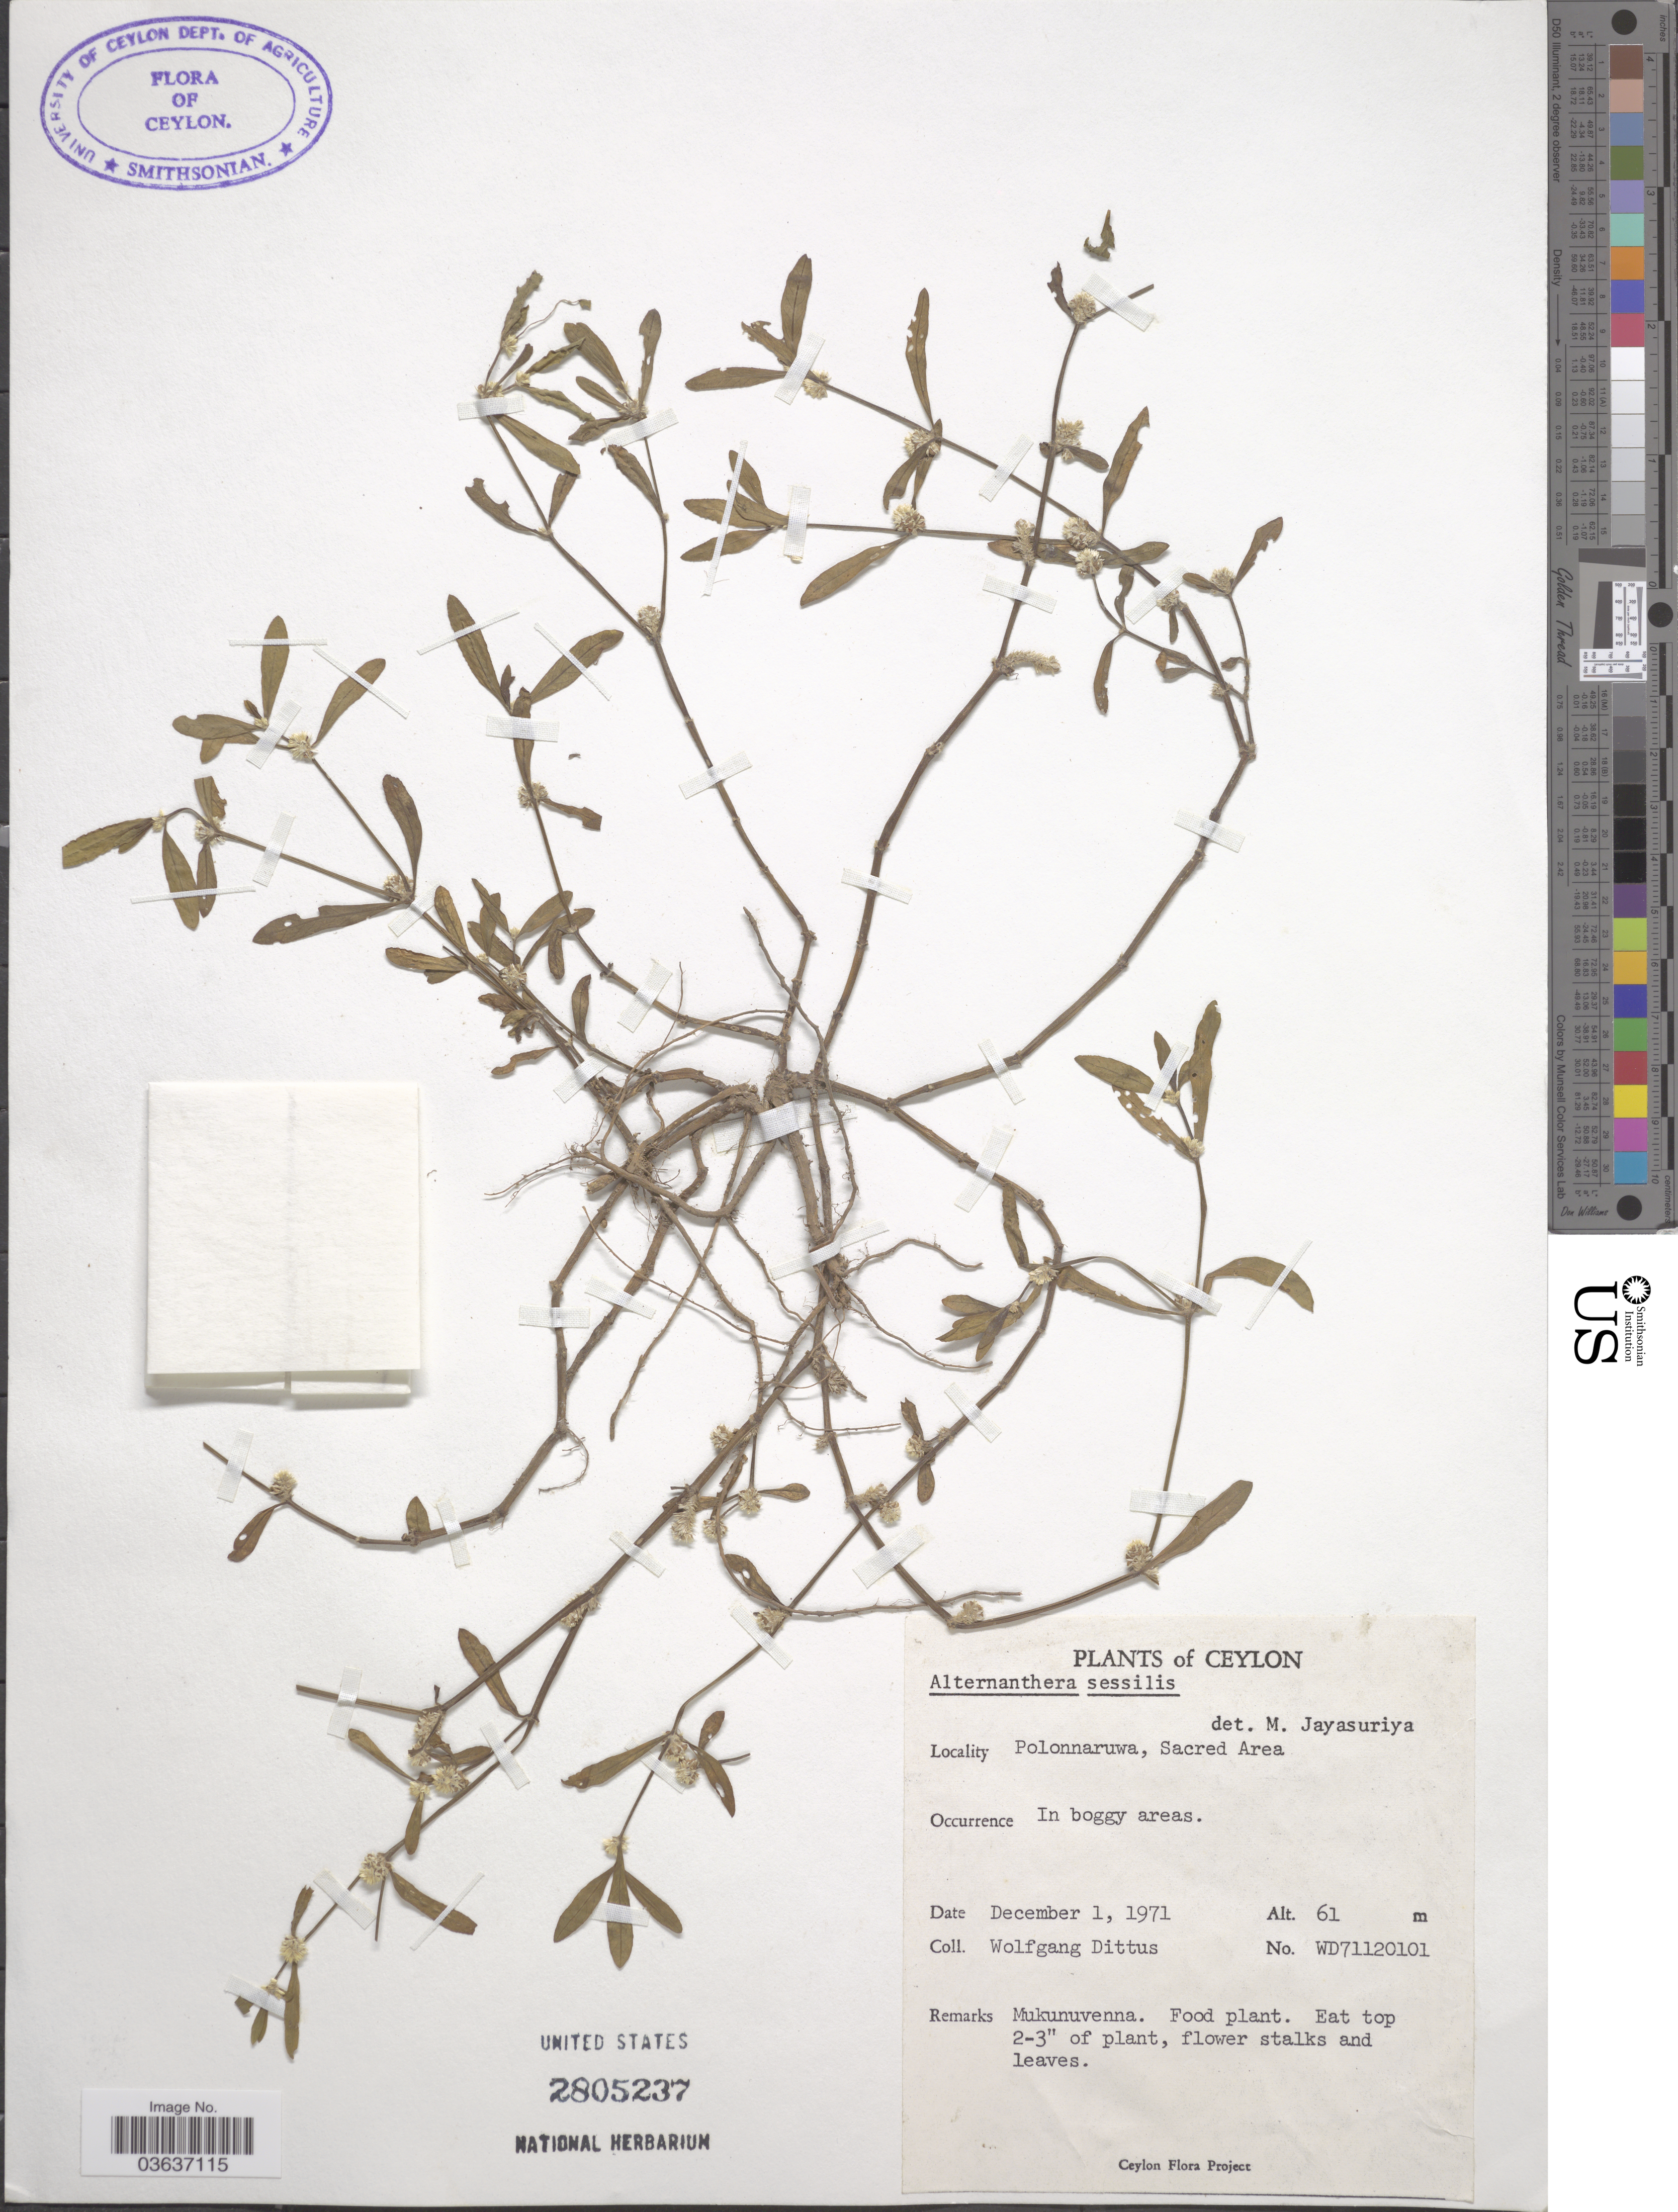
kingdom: Plantae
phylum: Tracheophyta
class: Magnoliopsida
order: Caryophyllales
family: Amaranthaceae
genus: Alternanthera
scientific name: Alternanthera sessilis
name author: (L.) DC.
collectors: W. Dittus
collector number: WD71120101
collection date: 1971-12-01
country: Sri Lanka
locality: Ceylon. Polonnaruwa, Sacred Area.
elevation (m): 61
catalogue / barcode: US 2805237